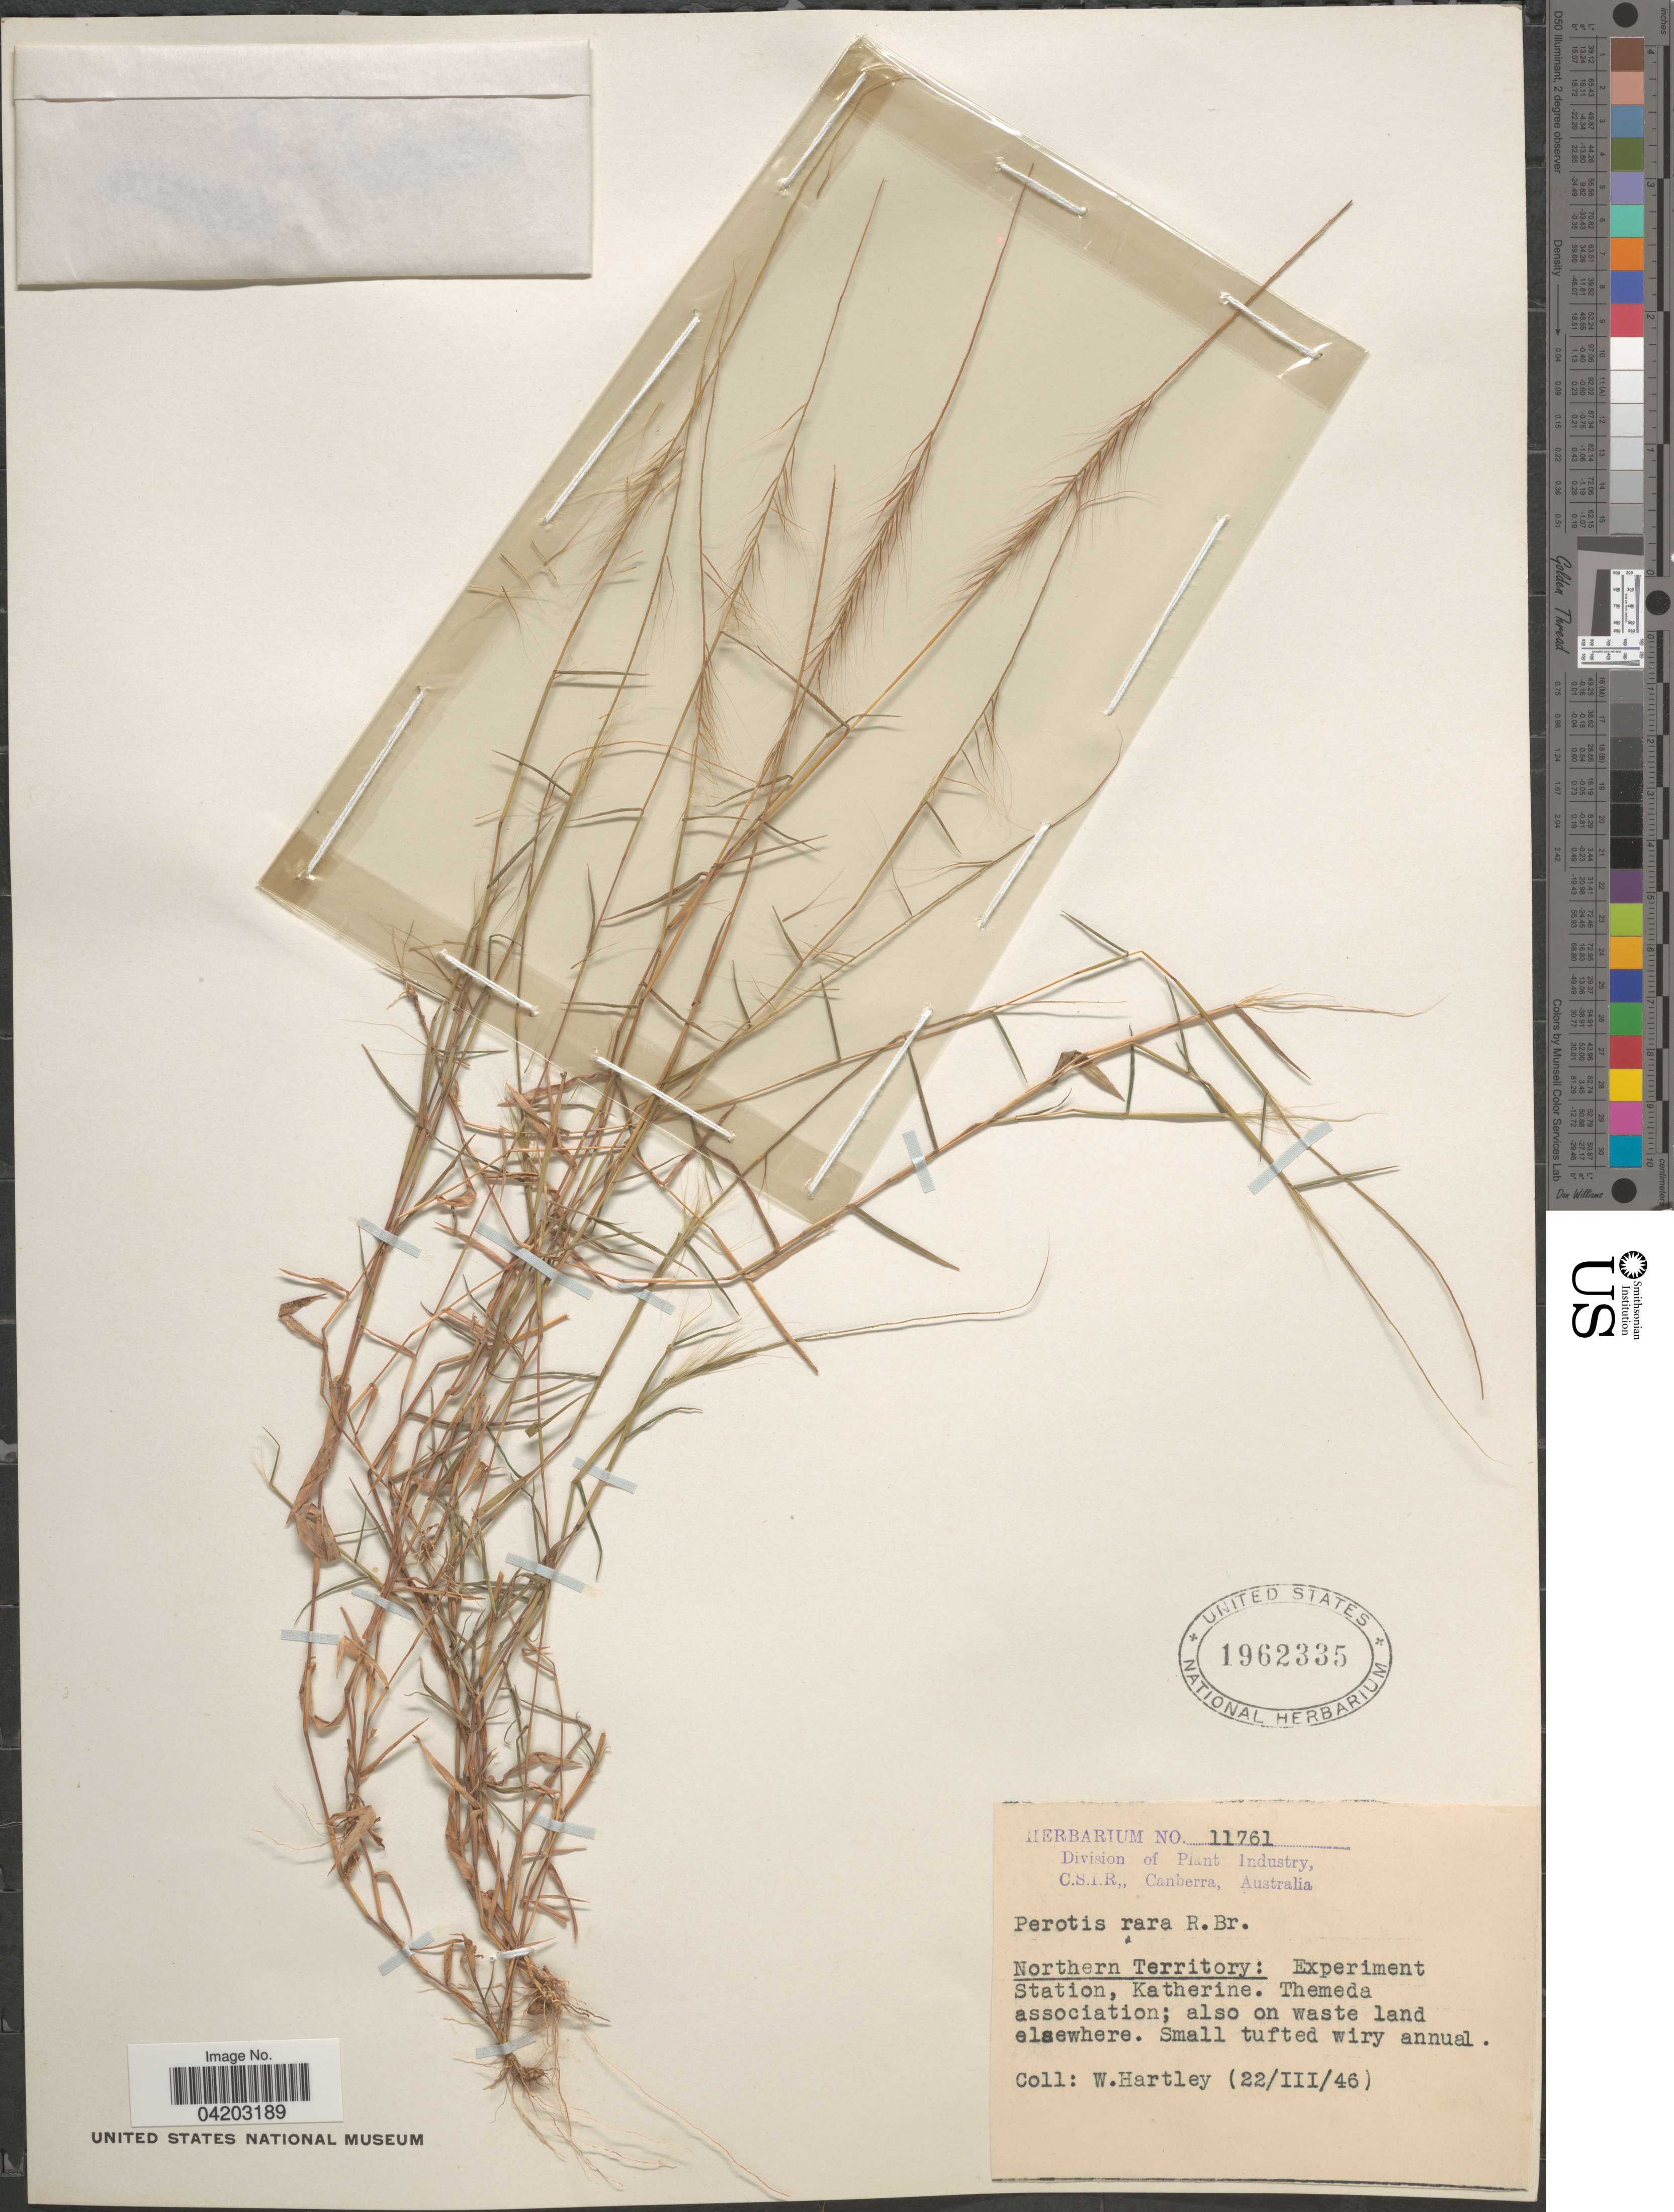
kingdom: Plantae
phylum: Tracheophyta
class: Liliopsida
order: Poales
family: Poaceae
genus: Perotis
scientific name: Perotis rara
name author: R. Br.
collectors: W. Hartley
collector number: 11761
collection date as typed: Transcribed d/m/y: 22/3/46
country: Australia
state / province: Northern Territory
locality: Experiment Station, Katherine. Themeda association; also on waste land elsewhere.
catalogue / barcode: US 1962335